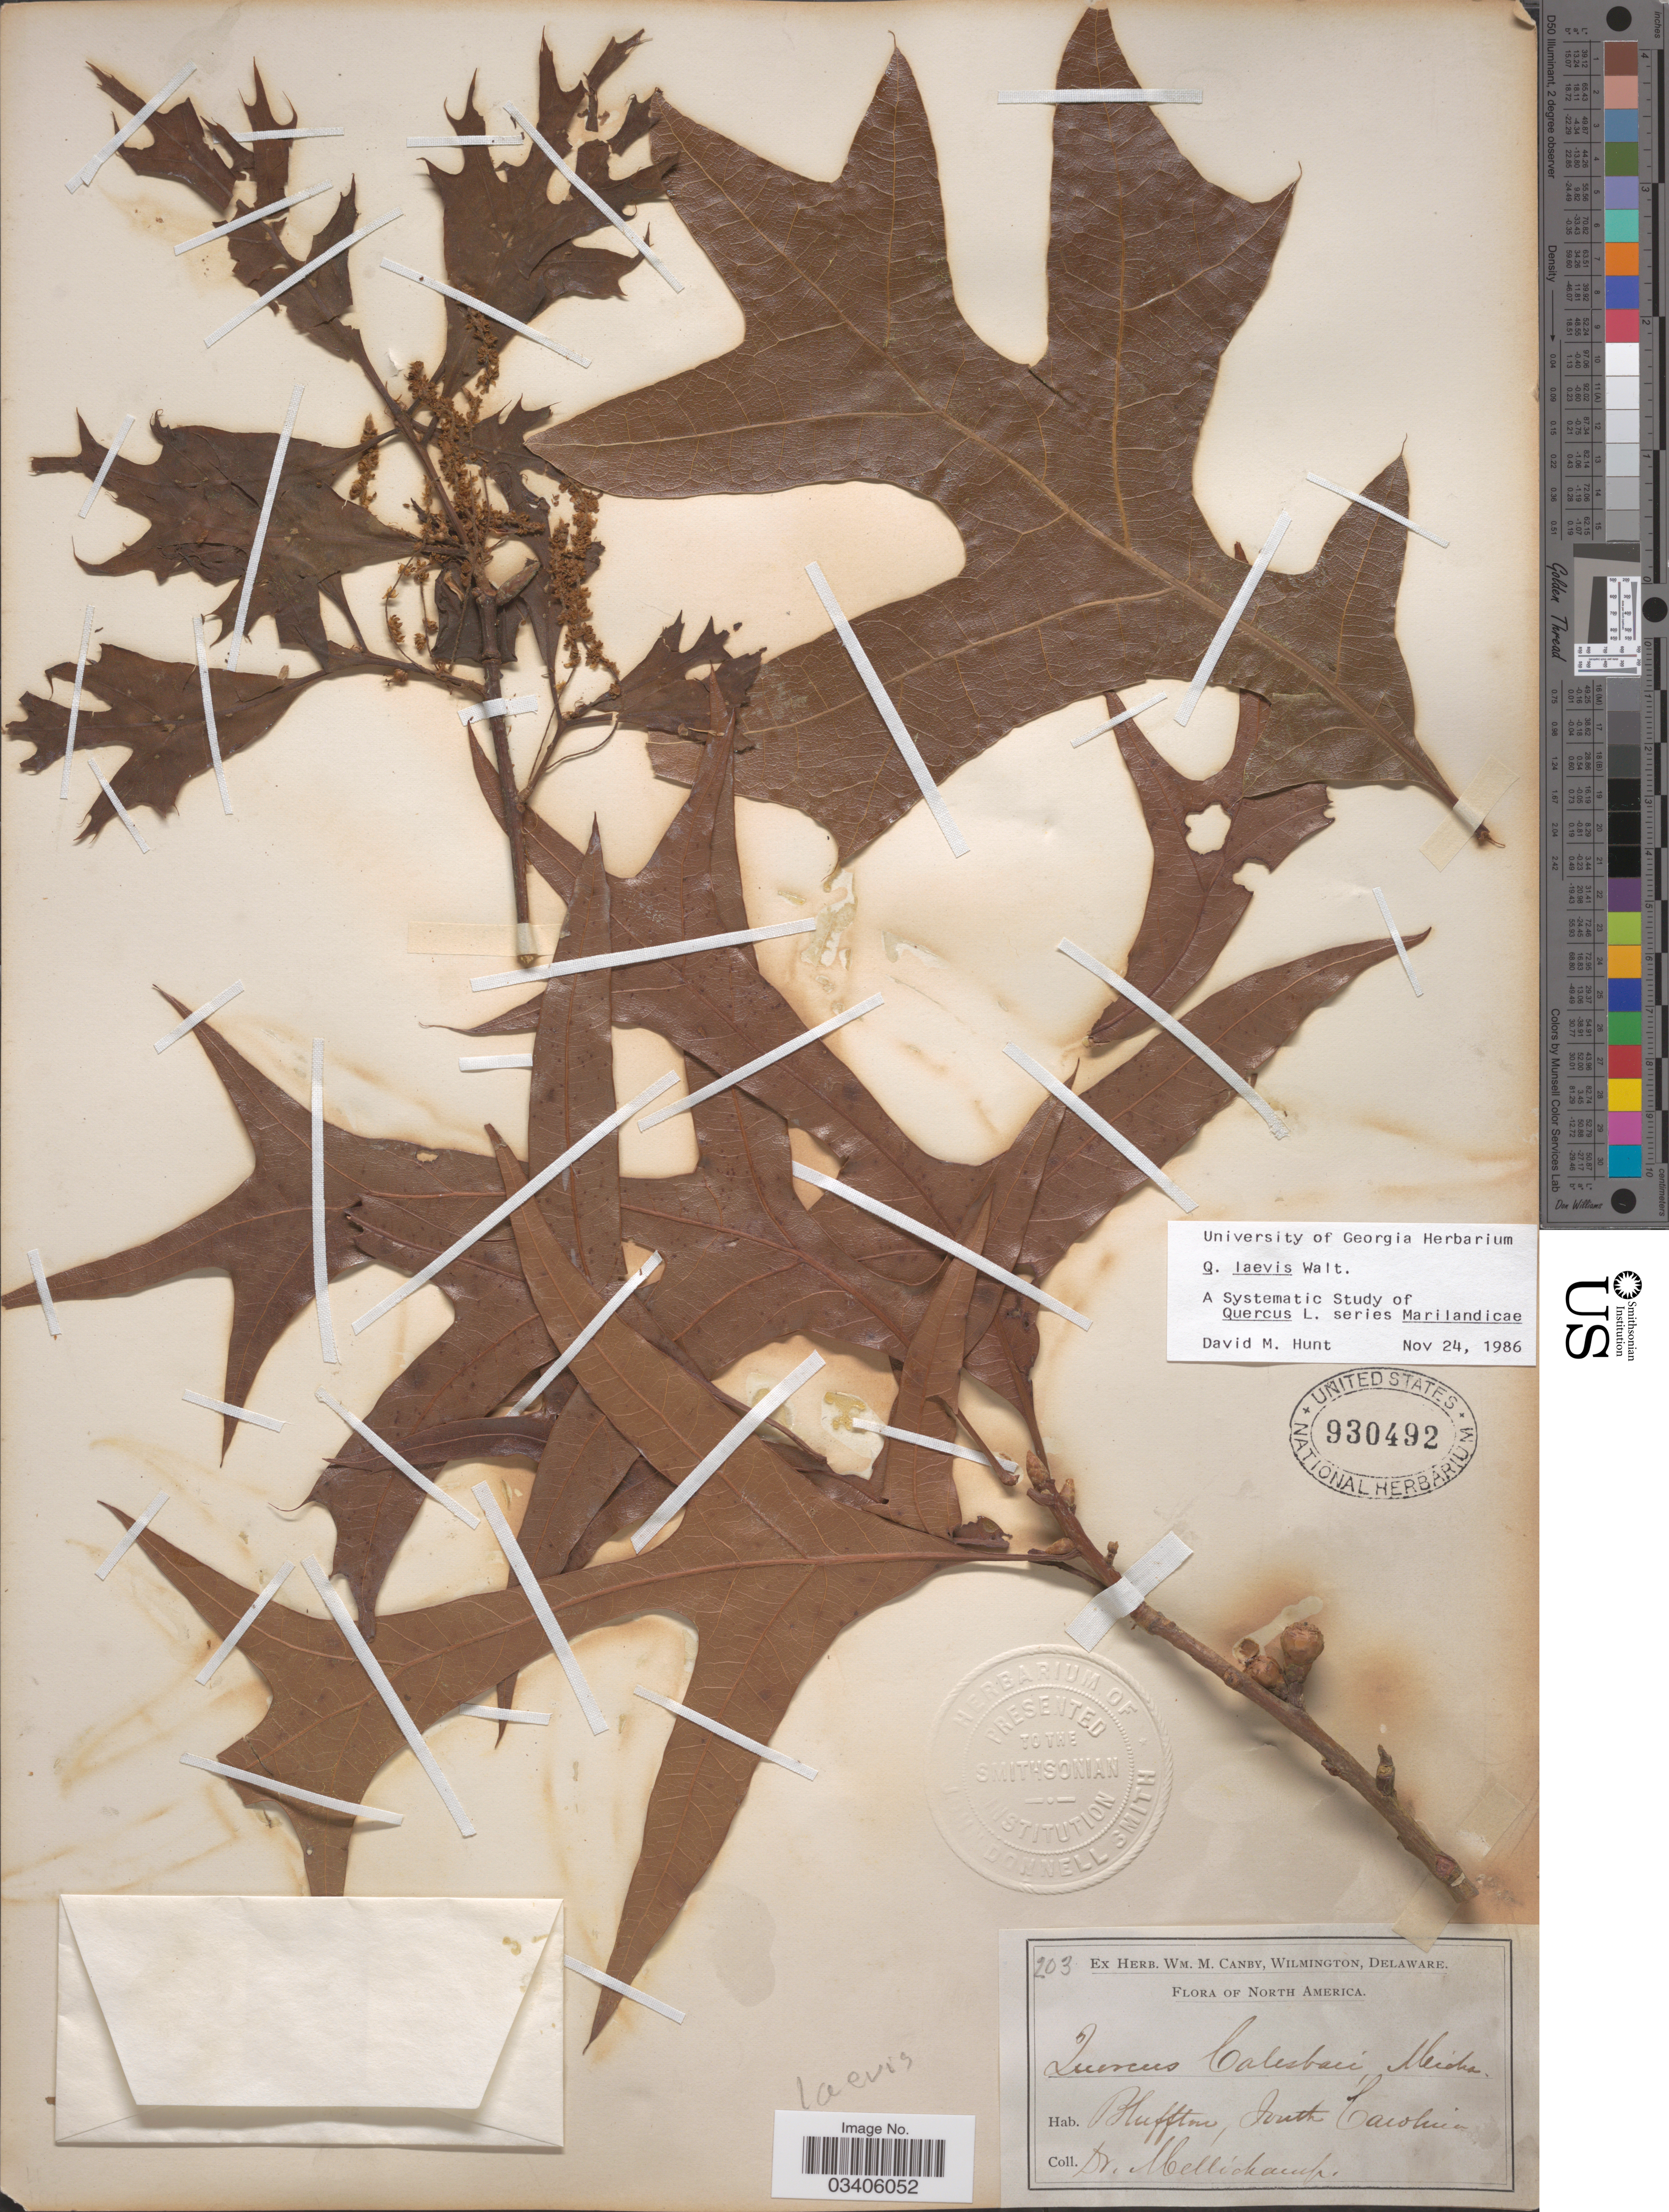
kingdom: Plantae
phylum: Tracheophyta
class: Magnoliopsida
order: Fagales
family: Fagaceae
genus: Quercus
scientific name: Quercus laevis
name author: Walter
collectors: -. Mellichamp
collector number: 203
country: United States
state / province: South Carolina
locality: Bluffton.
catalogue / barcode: US 930492